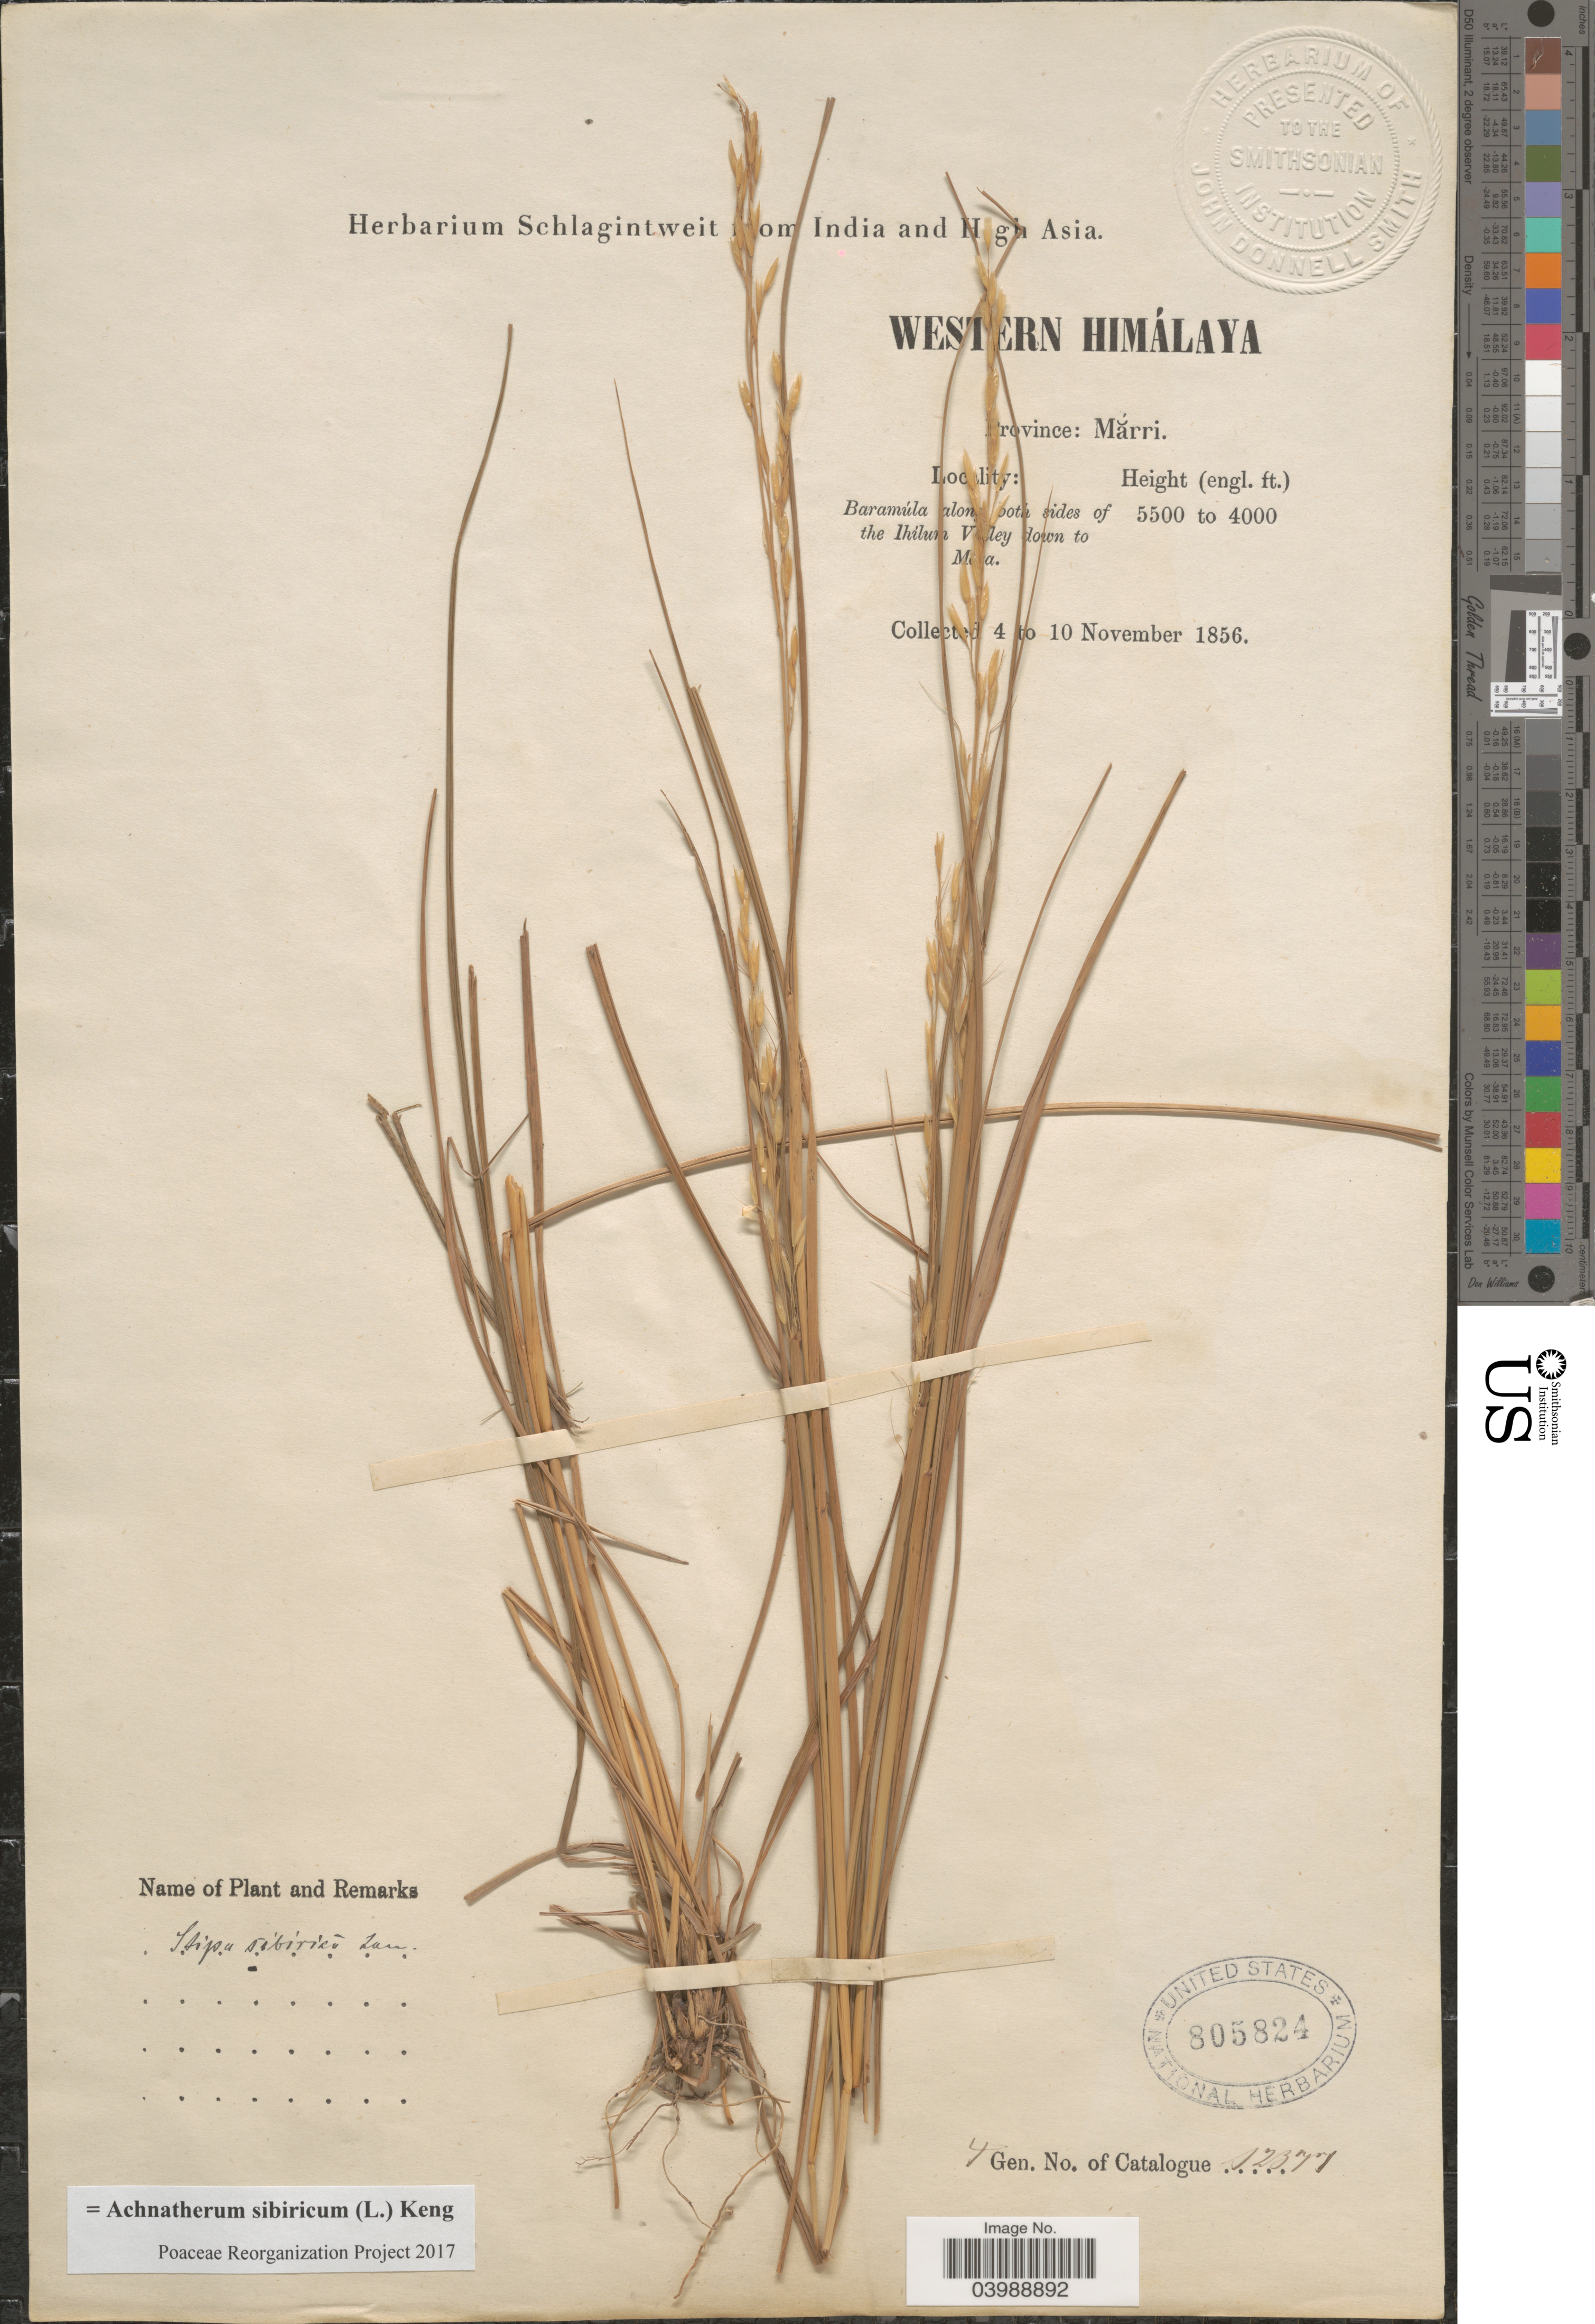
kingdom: Plantae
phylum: Tracheophyta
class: Liliopsida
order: Poales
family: Poaceae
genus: Achnatherum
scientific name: Achnatherum sibiricum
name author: (L.) Keng ex Tzvelev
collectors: ex herb. Schlagintweit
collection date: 1856-11-04/1856-11-10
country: Pakistan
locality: Western Himalaya. Province: Mărri. Baramúla along both sides of the Ihilu [illegible text] V [illegible text]ley down to M [illegible text]a.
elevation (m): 1219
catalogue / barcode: US 805824